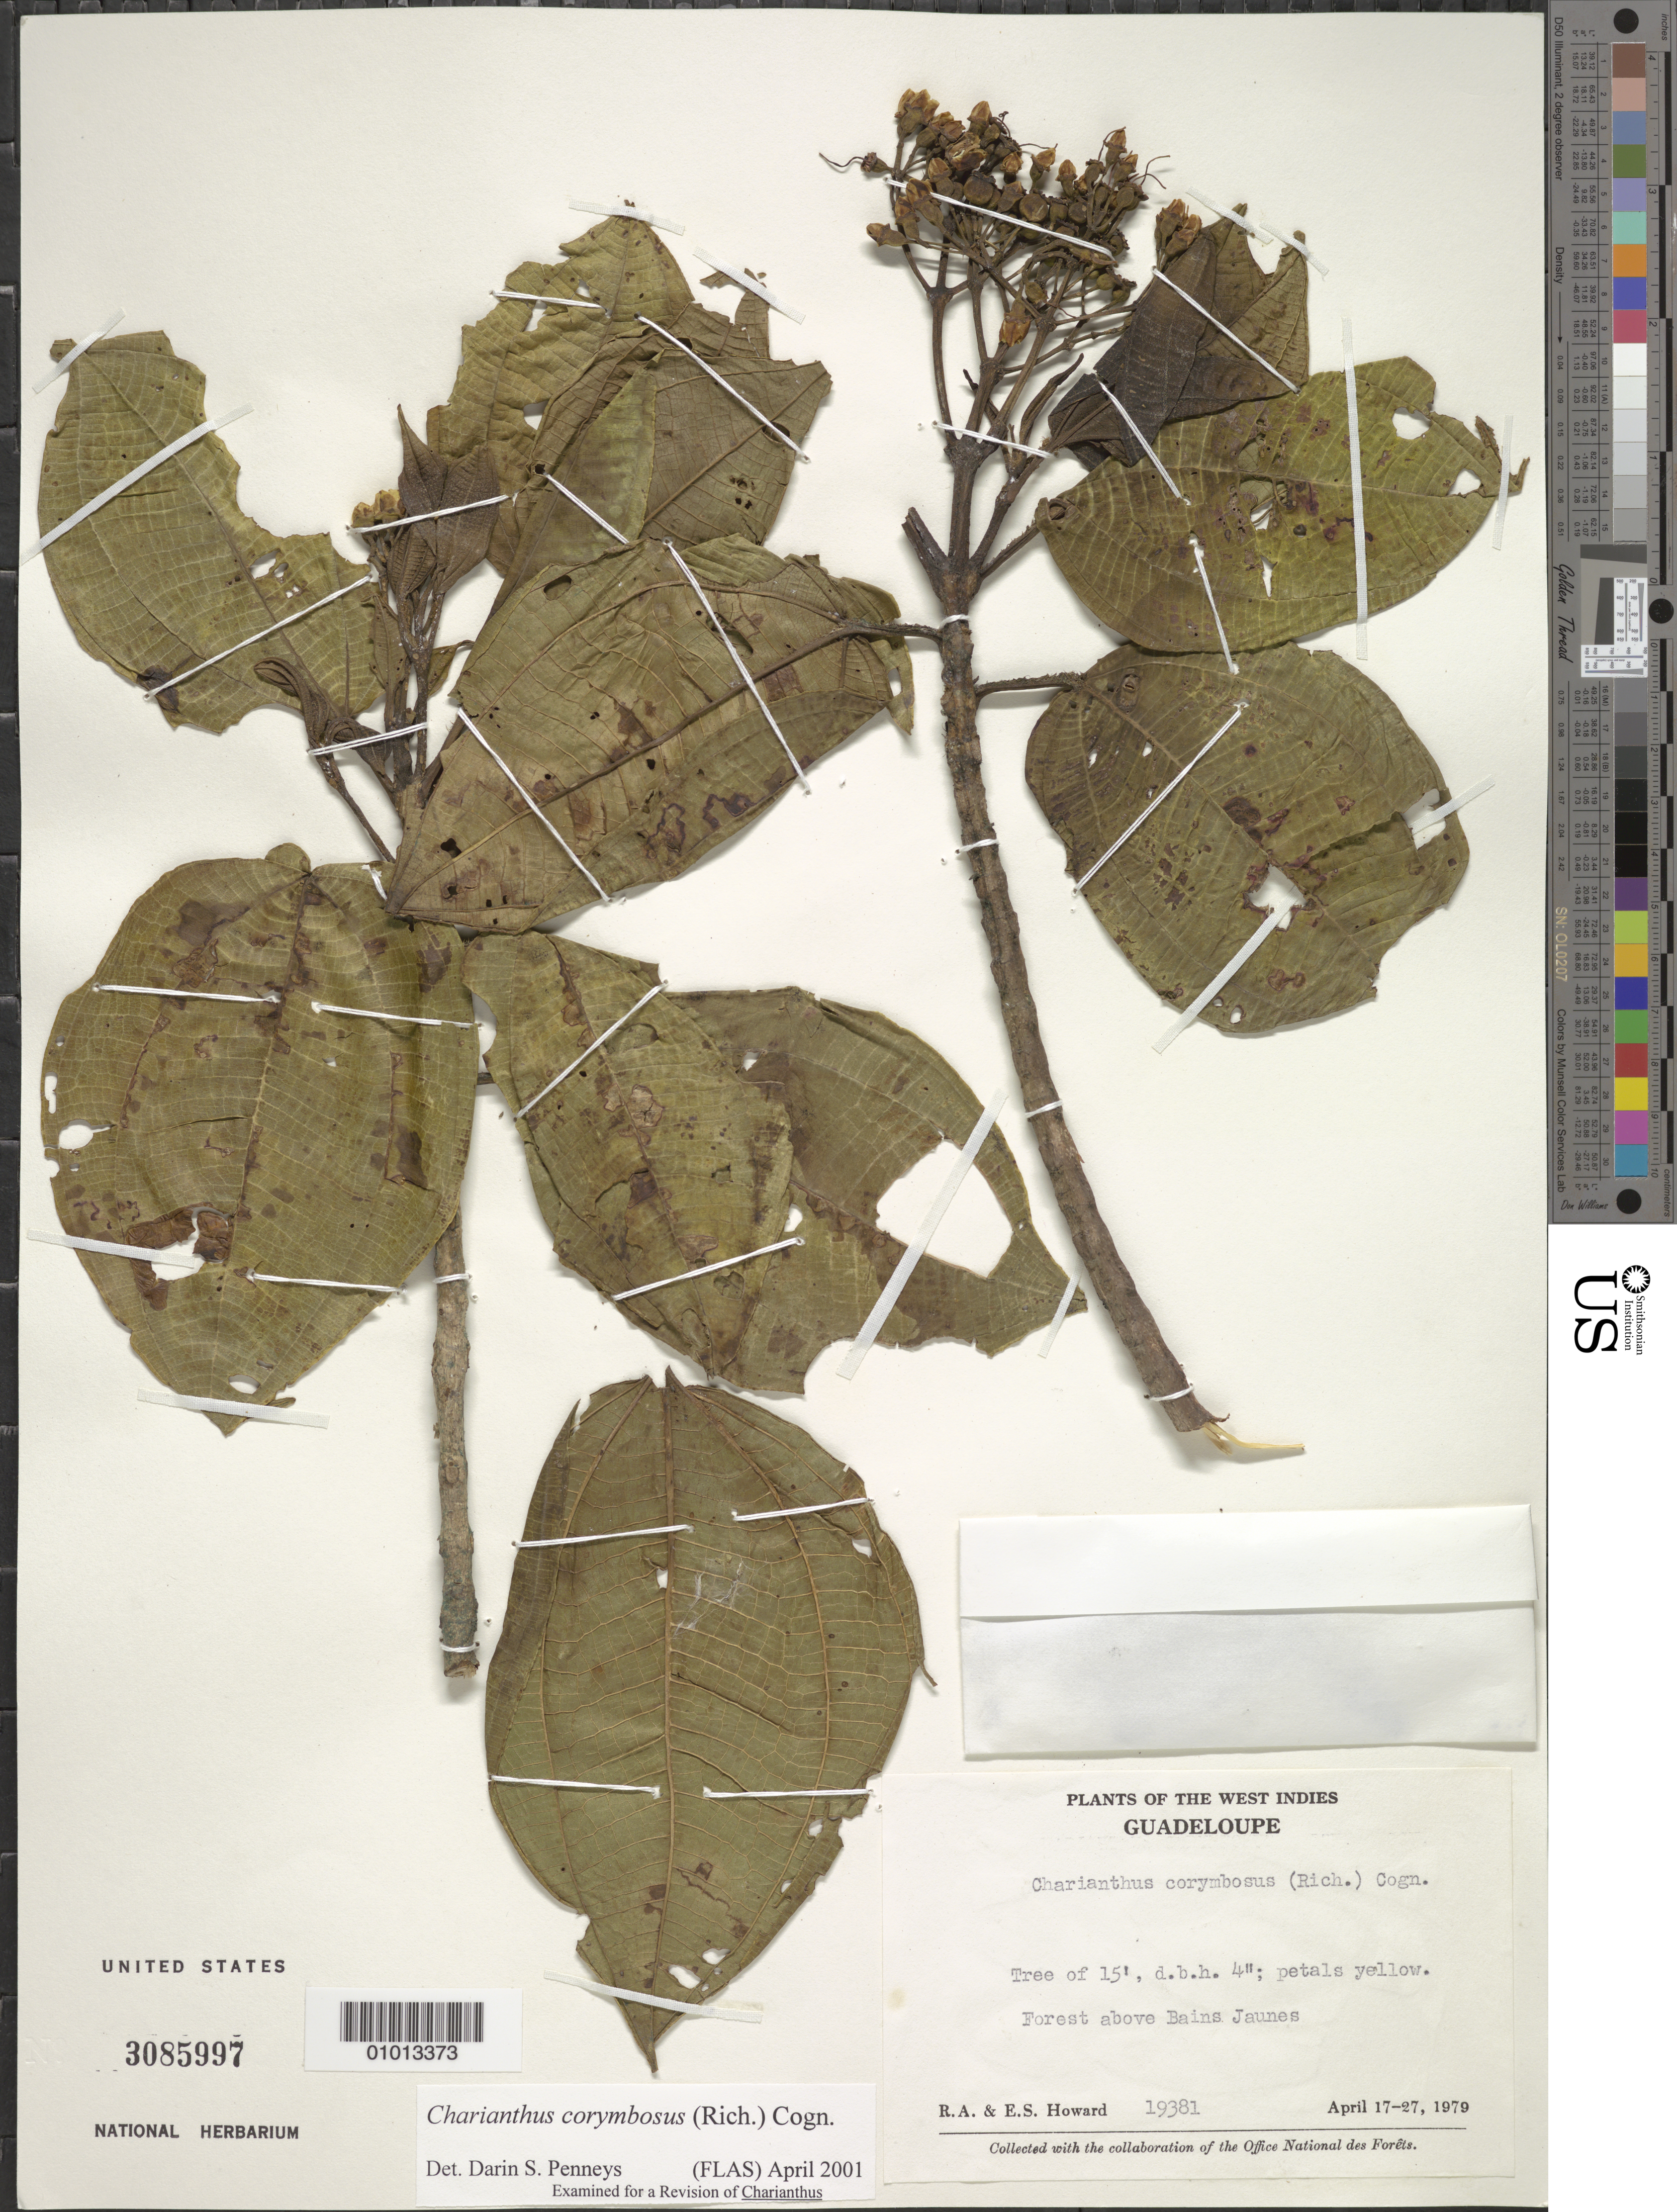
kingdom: Plantae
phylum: Tracheophyta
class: Magnoliopsida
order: Myrtales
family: Melastomataceae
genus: Charianthus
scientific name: Charianthus corymbosus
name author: (Rich.) Cogn.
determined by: Penneys, D. S.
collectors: R. A. Howard & E. S. Howard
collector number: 19381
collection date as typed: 17 Apr 1979 to 27 Apr 1979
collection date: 1979-04-17/1979-04-27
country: Guadeloupe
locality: Baines Jaunes, forest above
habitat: Forest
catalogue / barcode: US 3085997